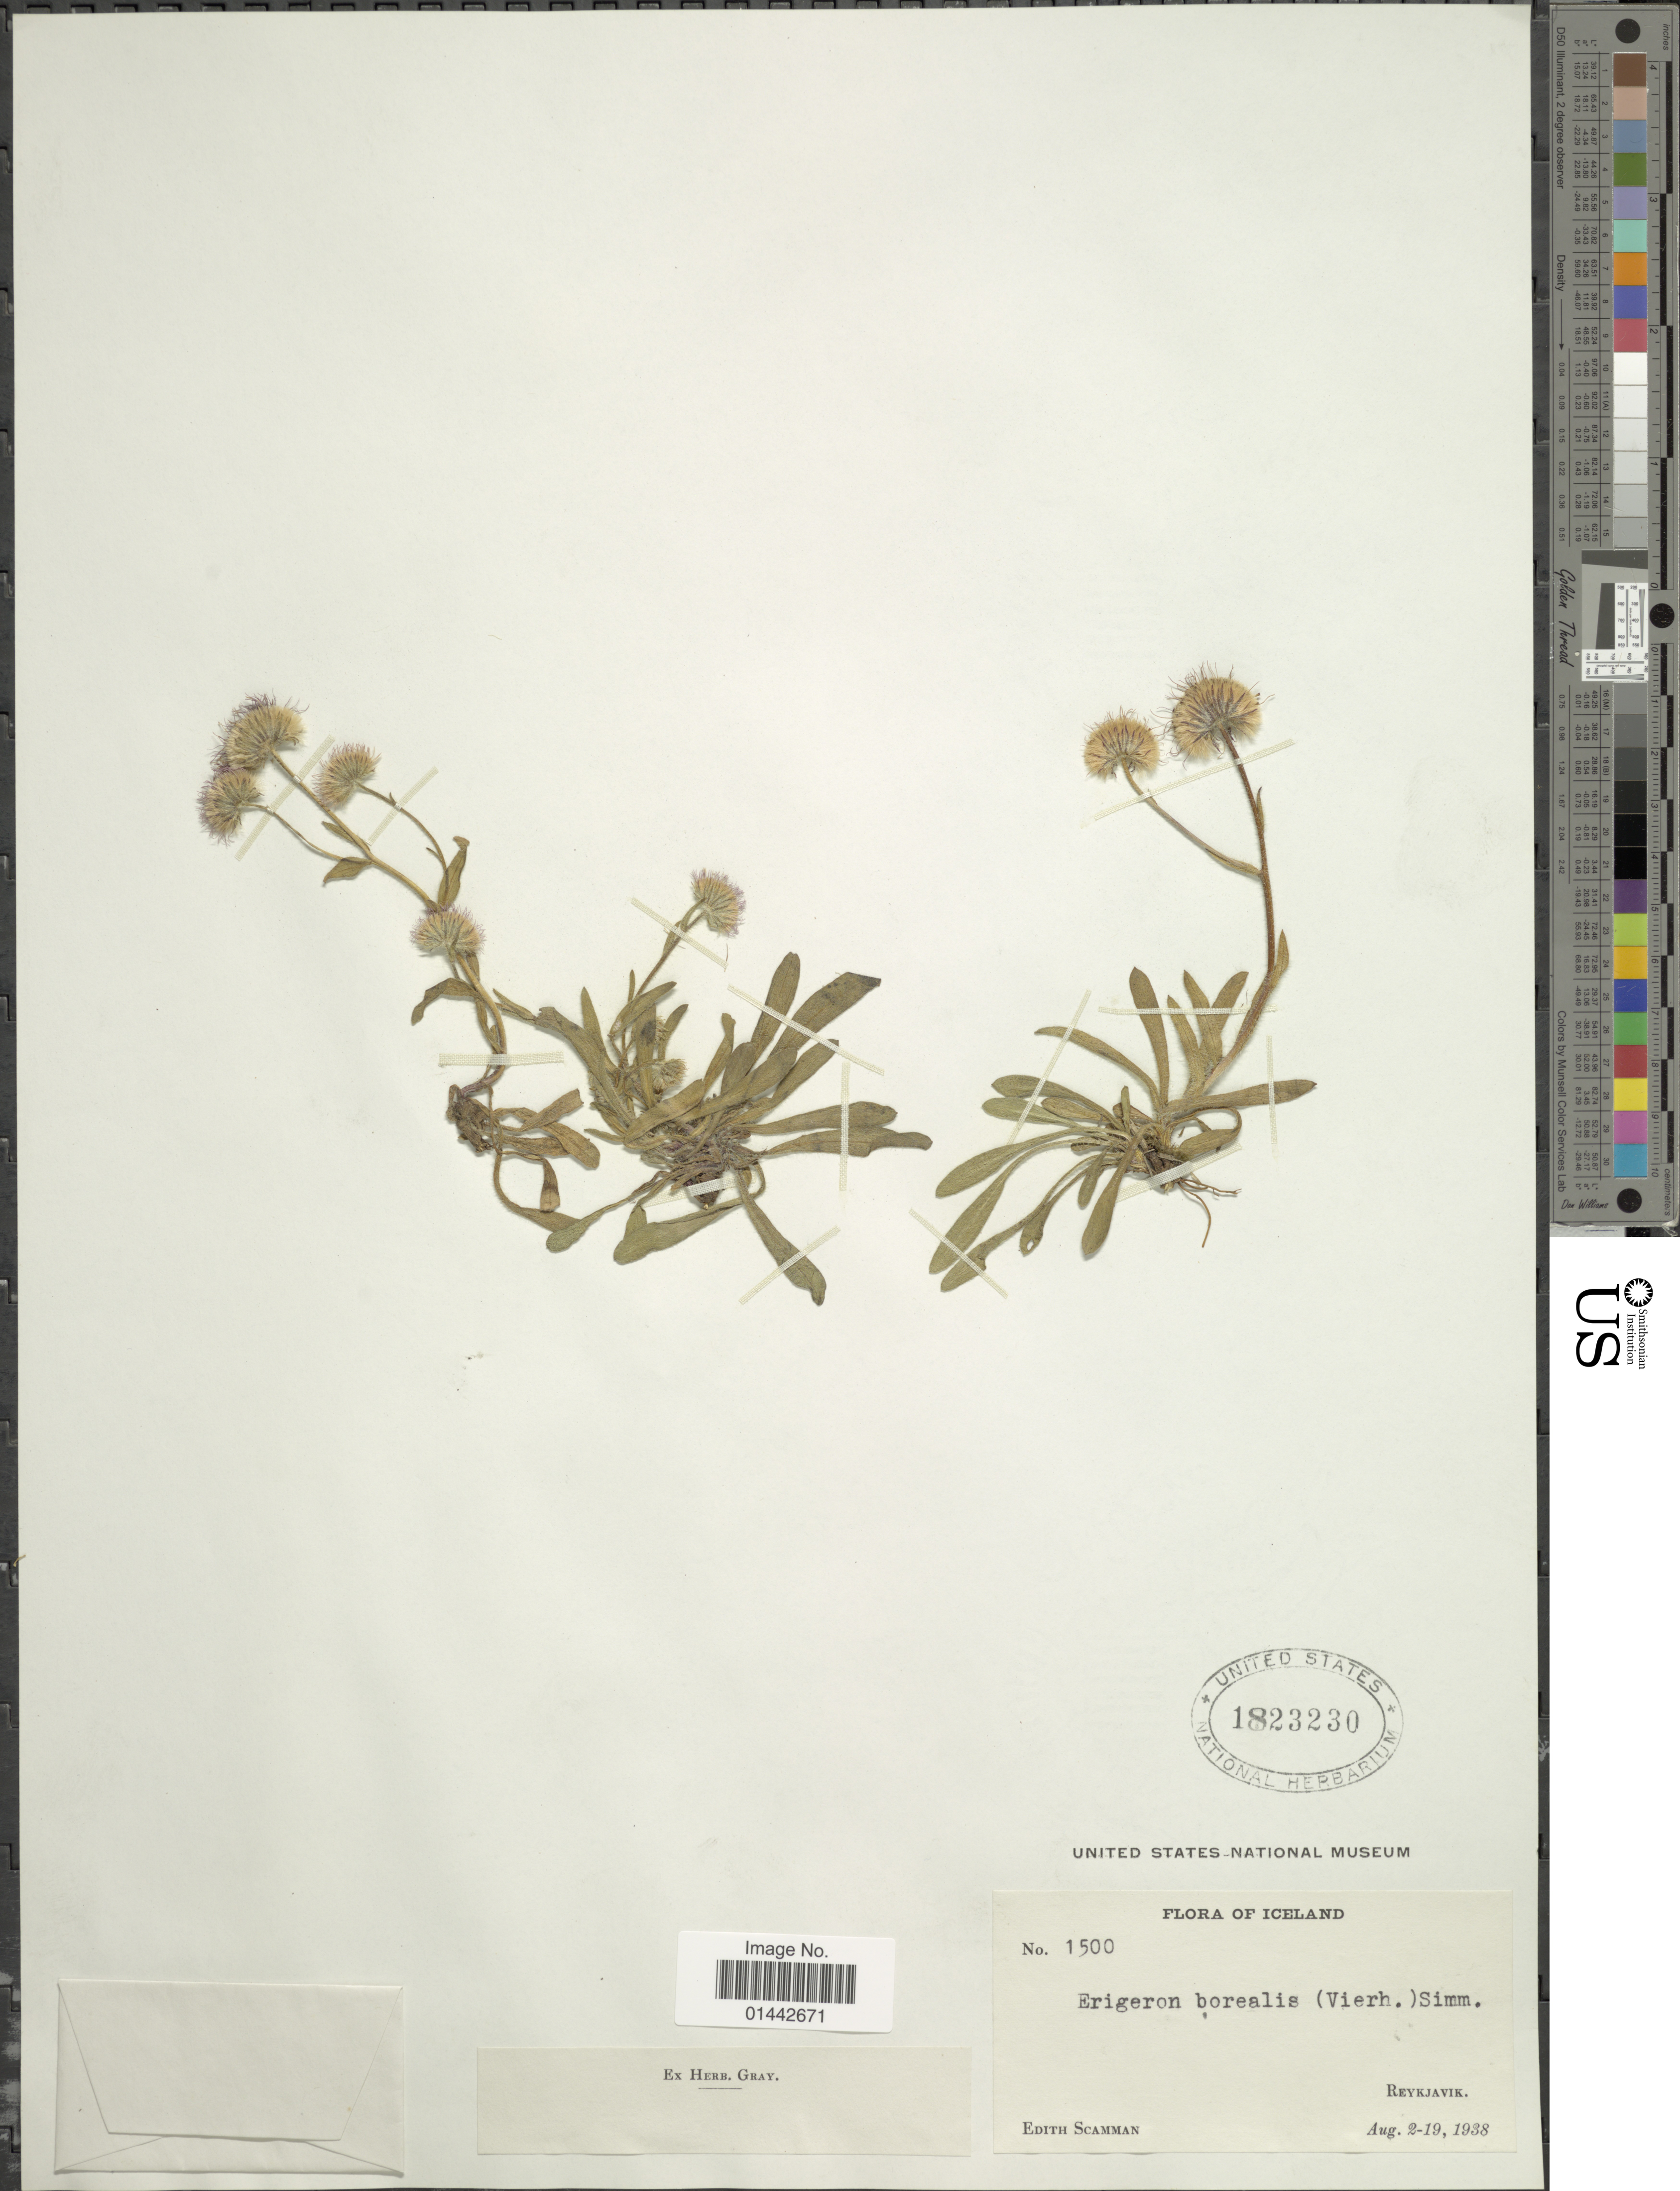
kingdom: Plantae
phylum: Tracheophyta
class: Magnoliopsida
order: Asterales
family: Asteraceae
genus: Erigeron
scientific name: Erigeron borealis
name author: (Vierh.) Simmons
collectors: E. Scamman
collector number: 1500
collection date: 1938-08-02/1938-08-19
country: Iceland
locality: Reykjavik.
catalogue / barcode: US 1823230